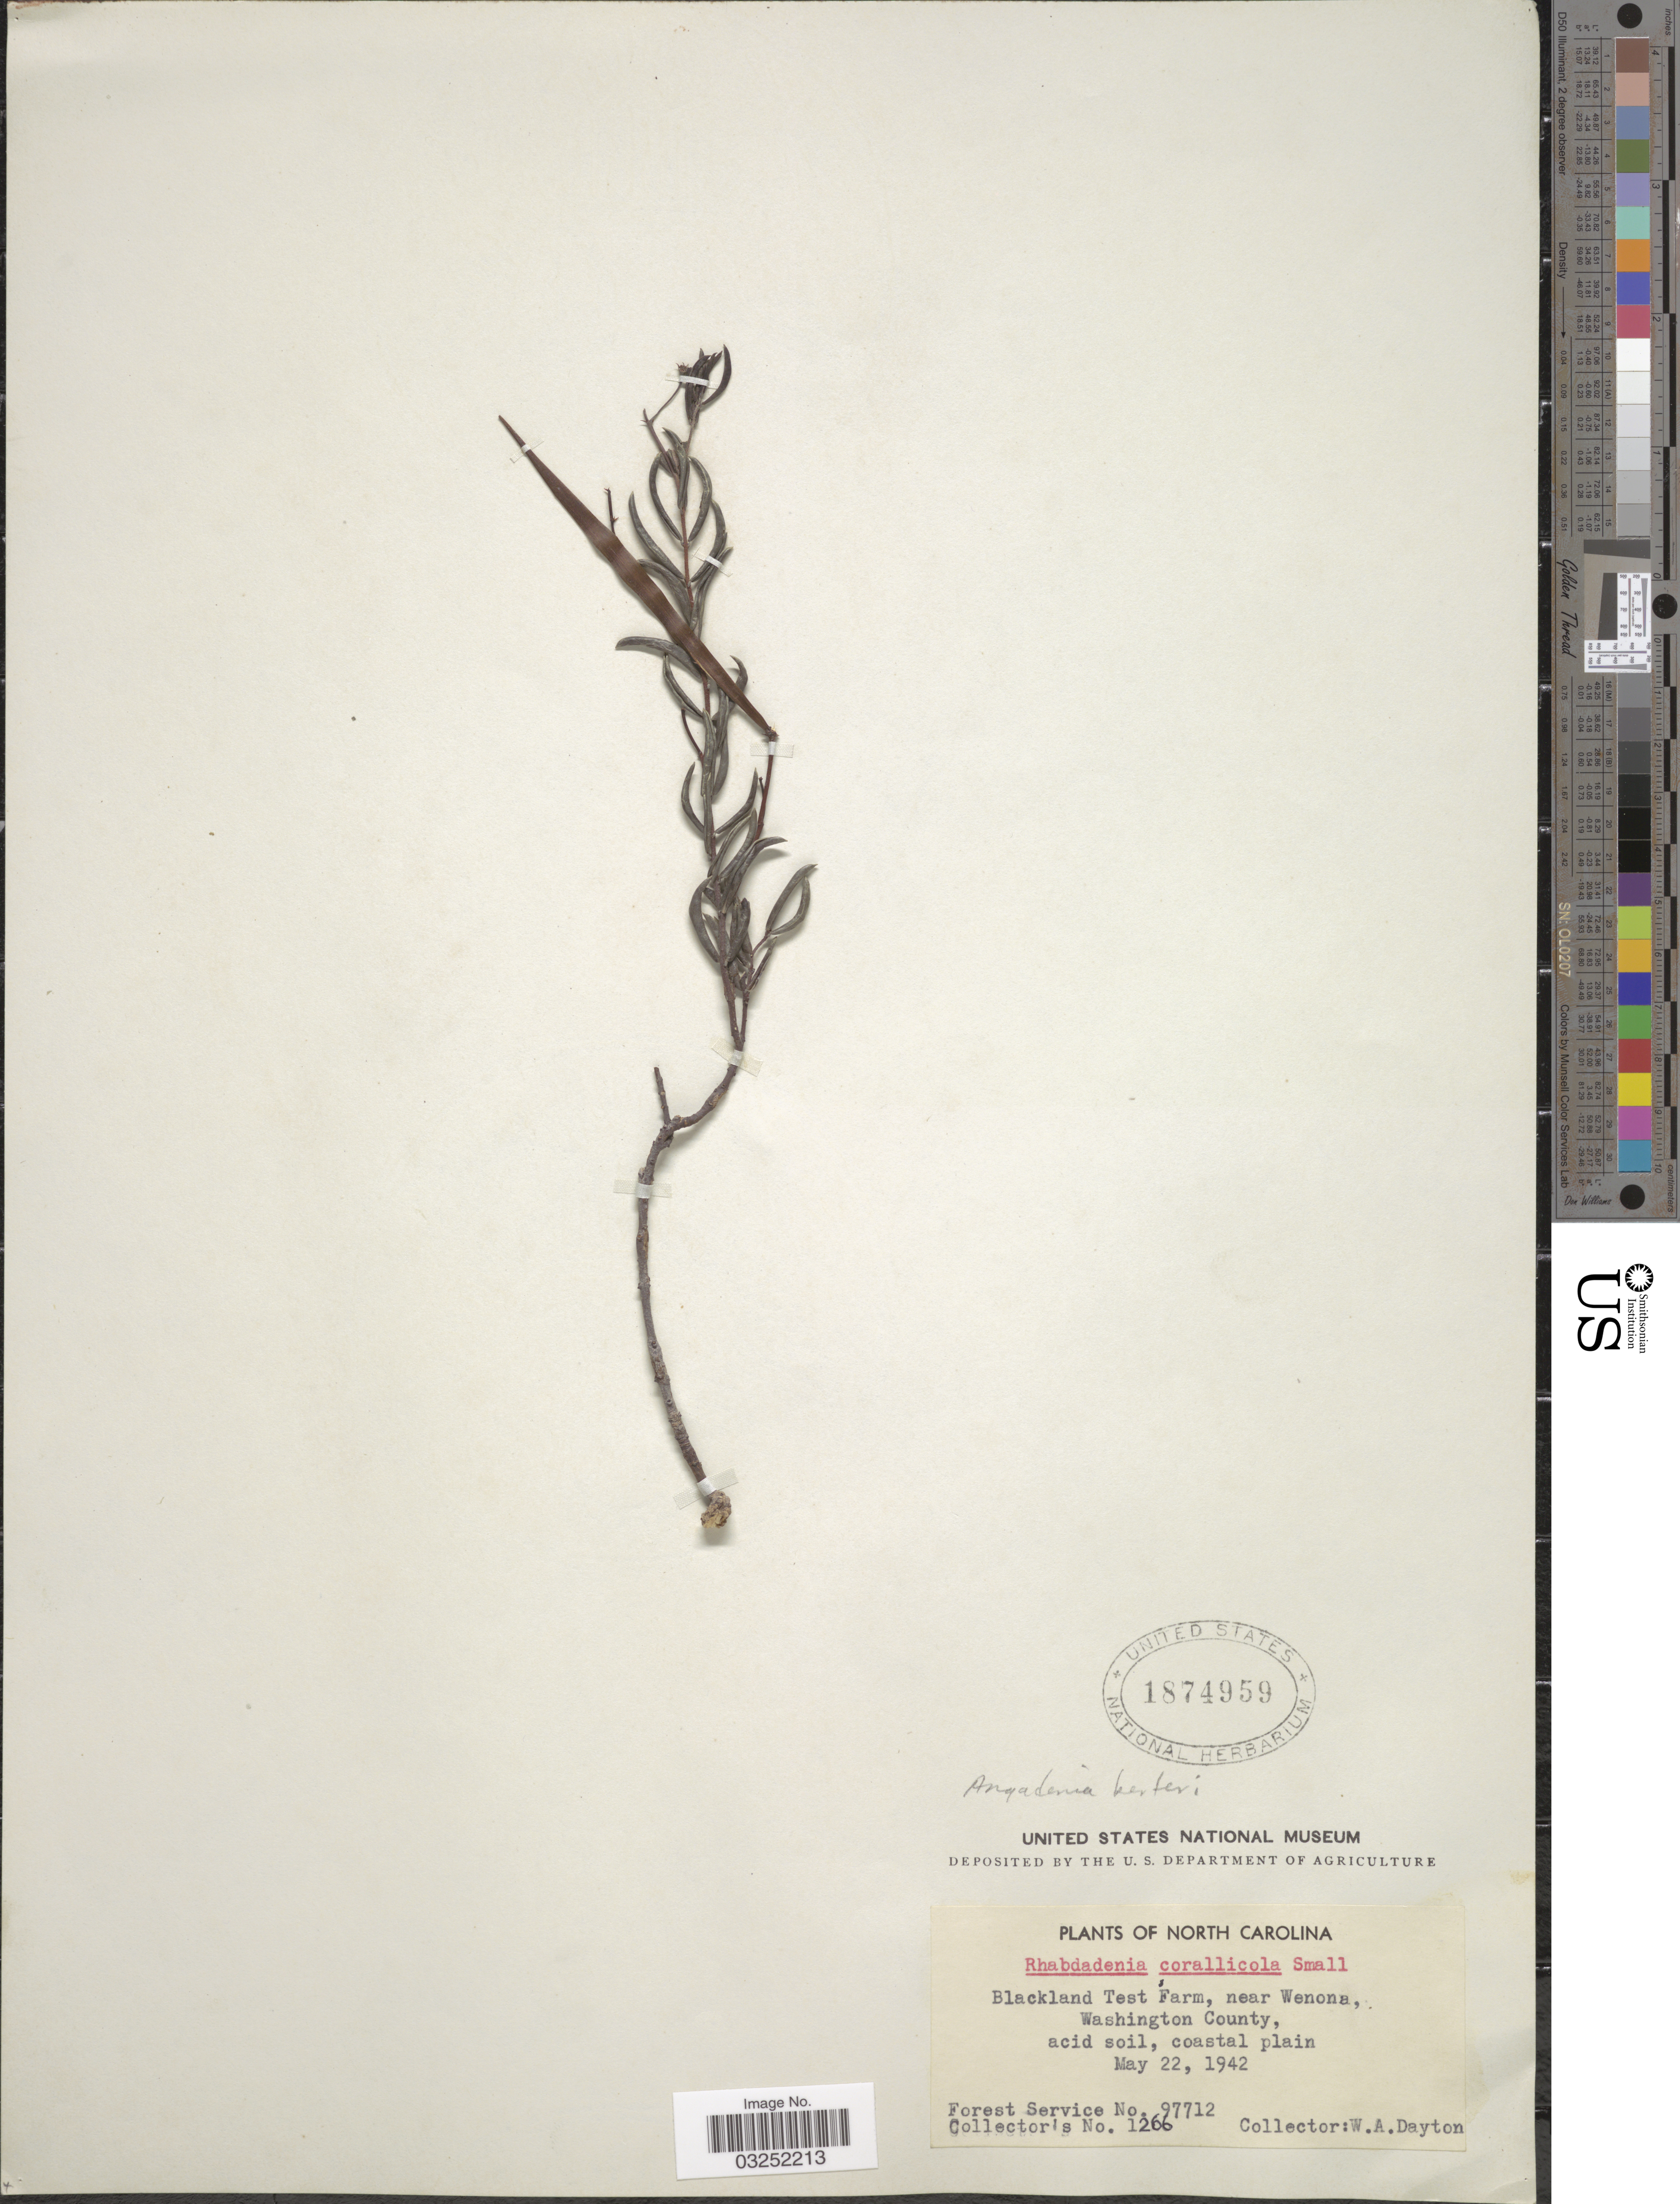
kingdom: Plantae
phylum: Tracheophyta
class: Magnoliopsida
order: Gentianales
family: Apocynaceae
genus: Angadenia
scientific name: Angadenia berteroi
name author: (A. DC.) Miers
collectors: W. Dayton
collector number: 1266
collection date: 1942-05-22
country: United States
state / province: North Carolina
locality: Blackland Test Farm, near Wenona, Washington County.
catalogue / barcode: US 1874959